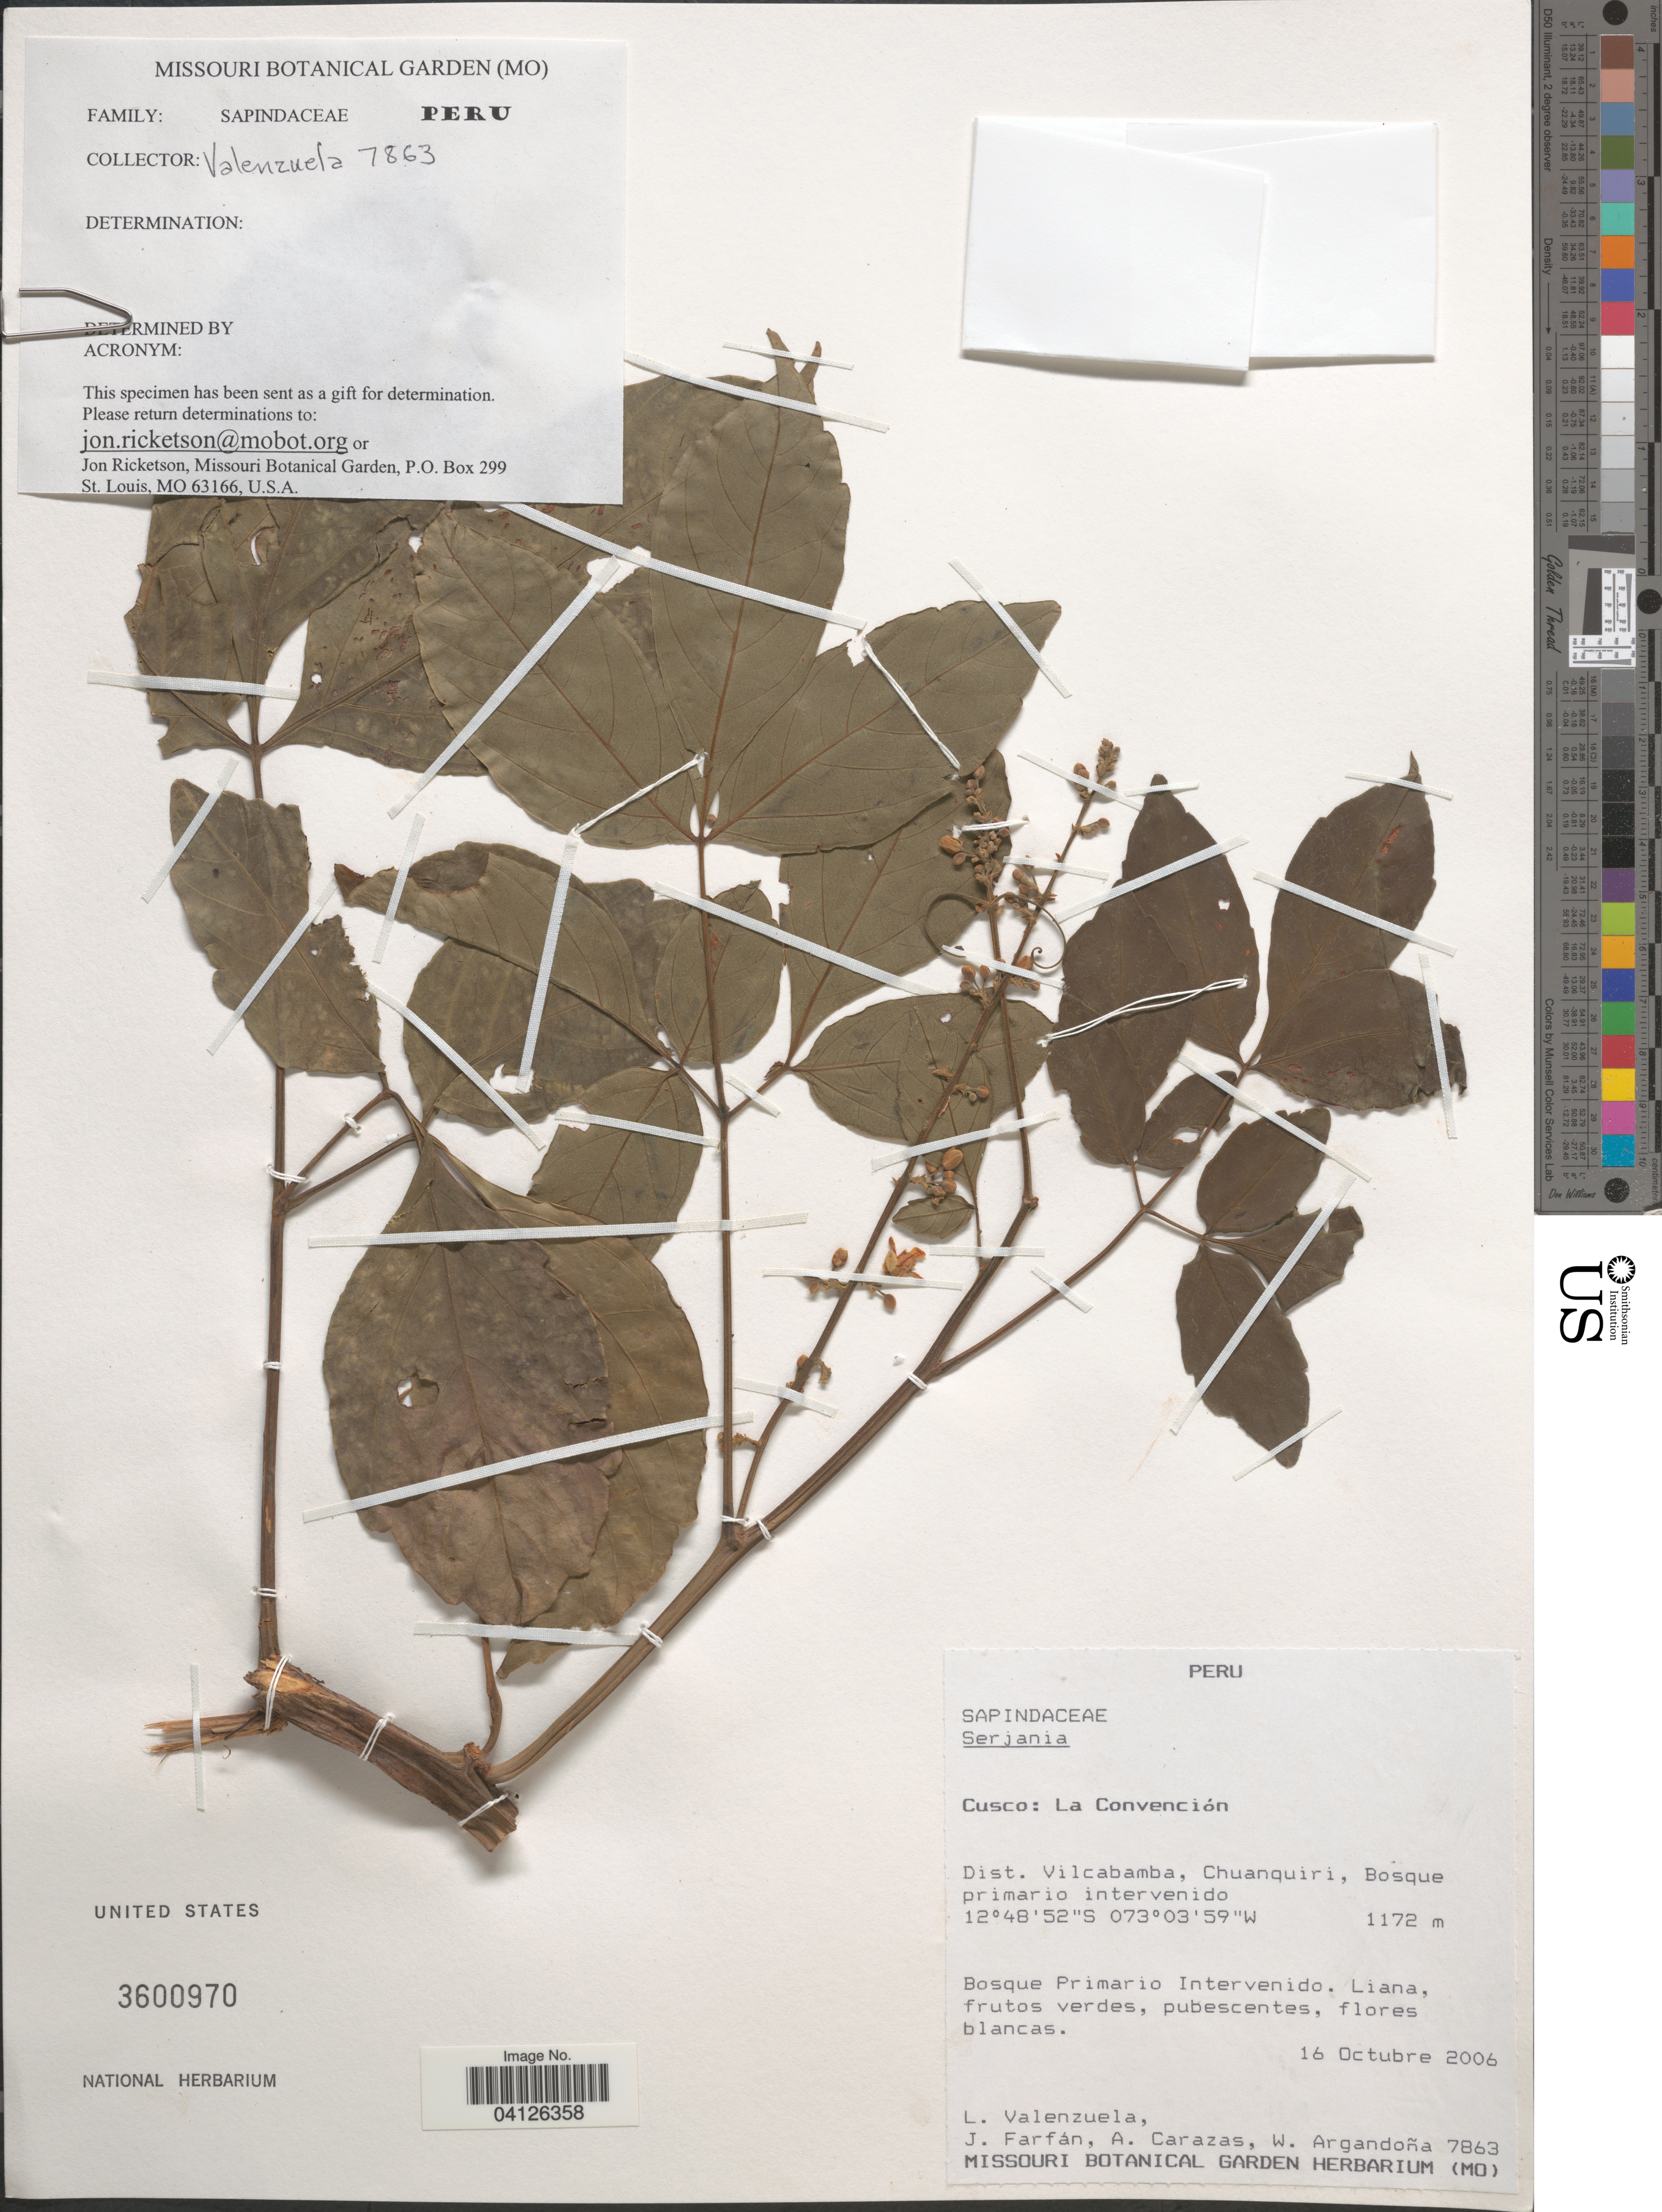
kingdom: Plantae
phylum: Tracheophyta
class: Magnoliopsida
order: Sapindales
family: Sapindaceae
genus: Serjania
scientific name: Serjania sp.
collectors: L. Valenzuela, J. Farfán, A. Carazas & W. Argandona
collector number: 7863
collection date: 2006-10-16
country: Peru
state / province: Cusco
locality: La Convención. Dist. Vilcabamba, Chuanquiri.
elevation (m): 1172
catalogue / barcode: US 3600970